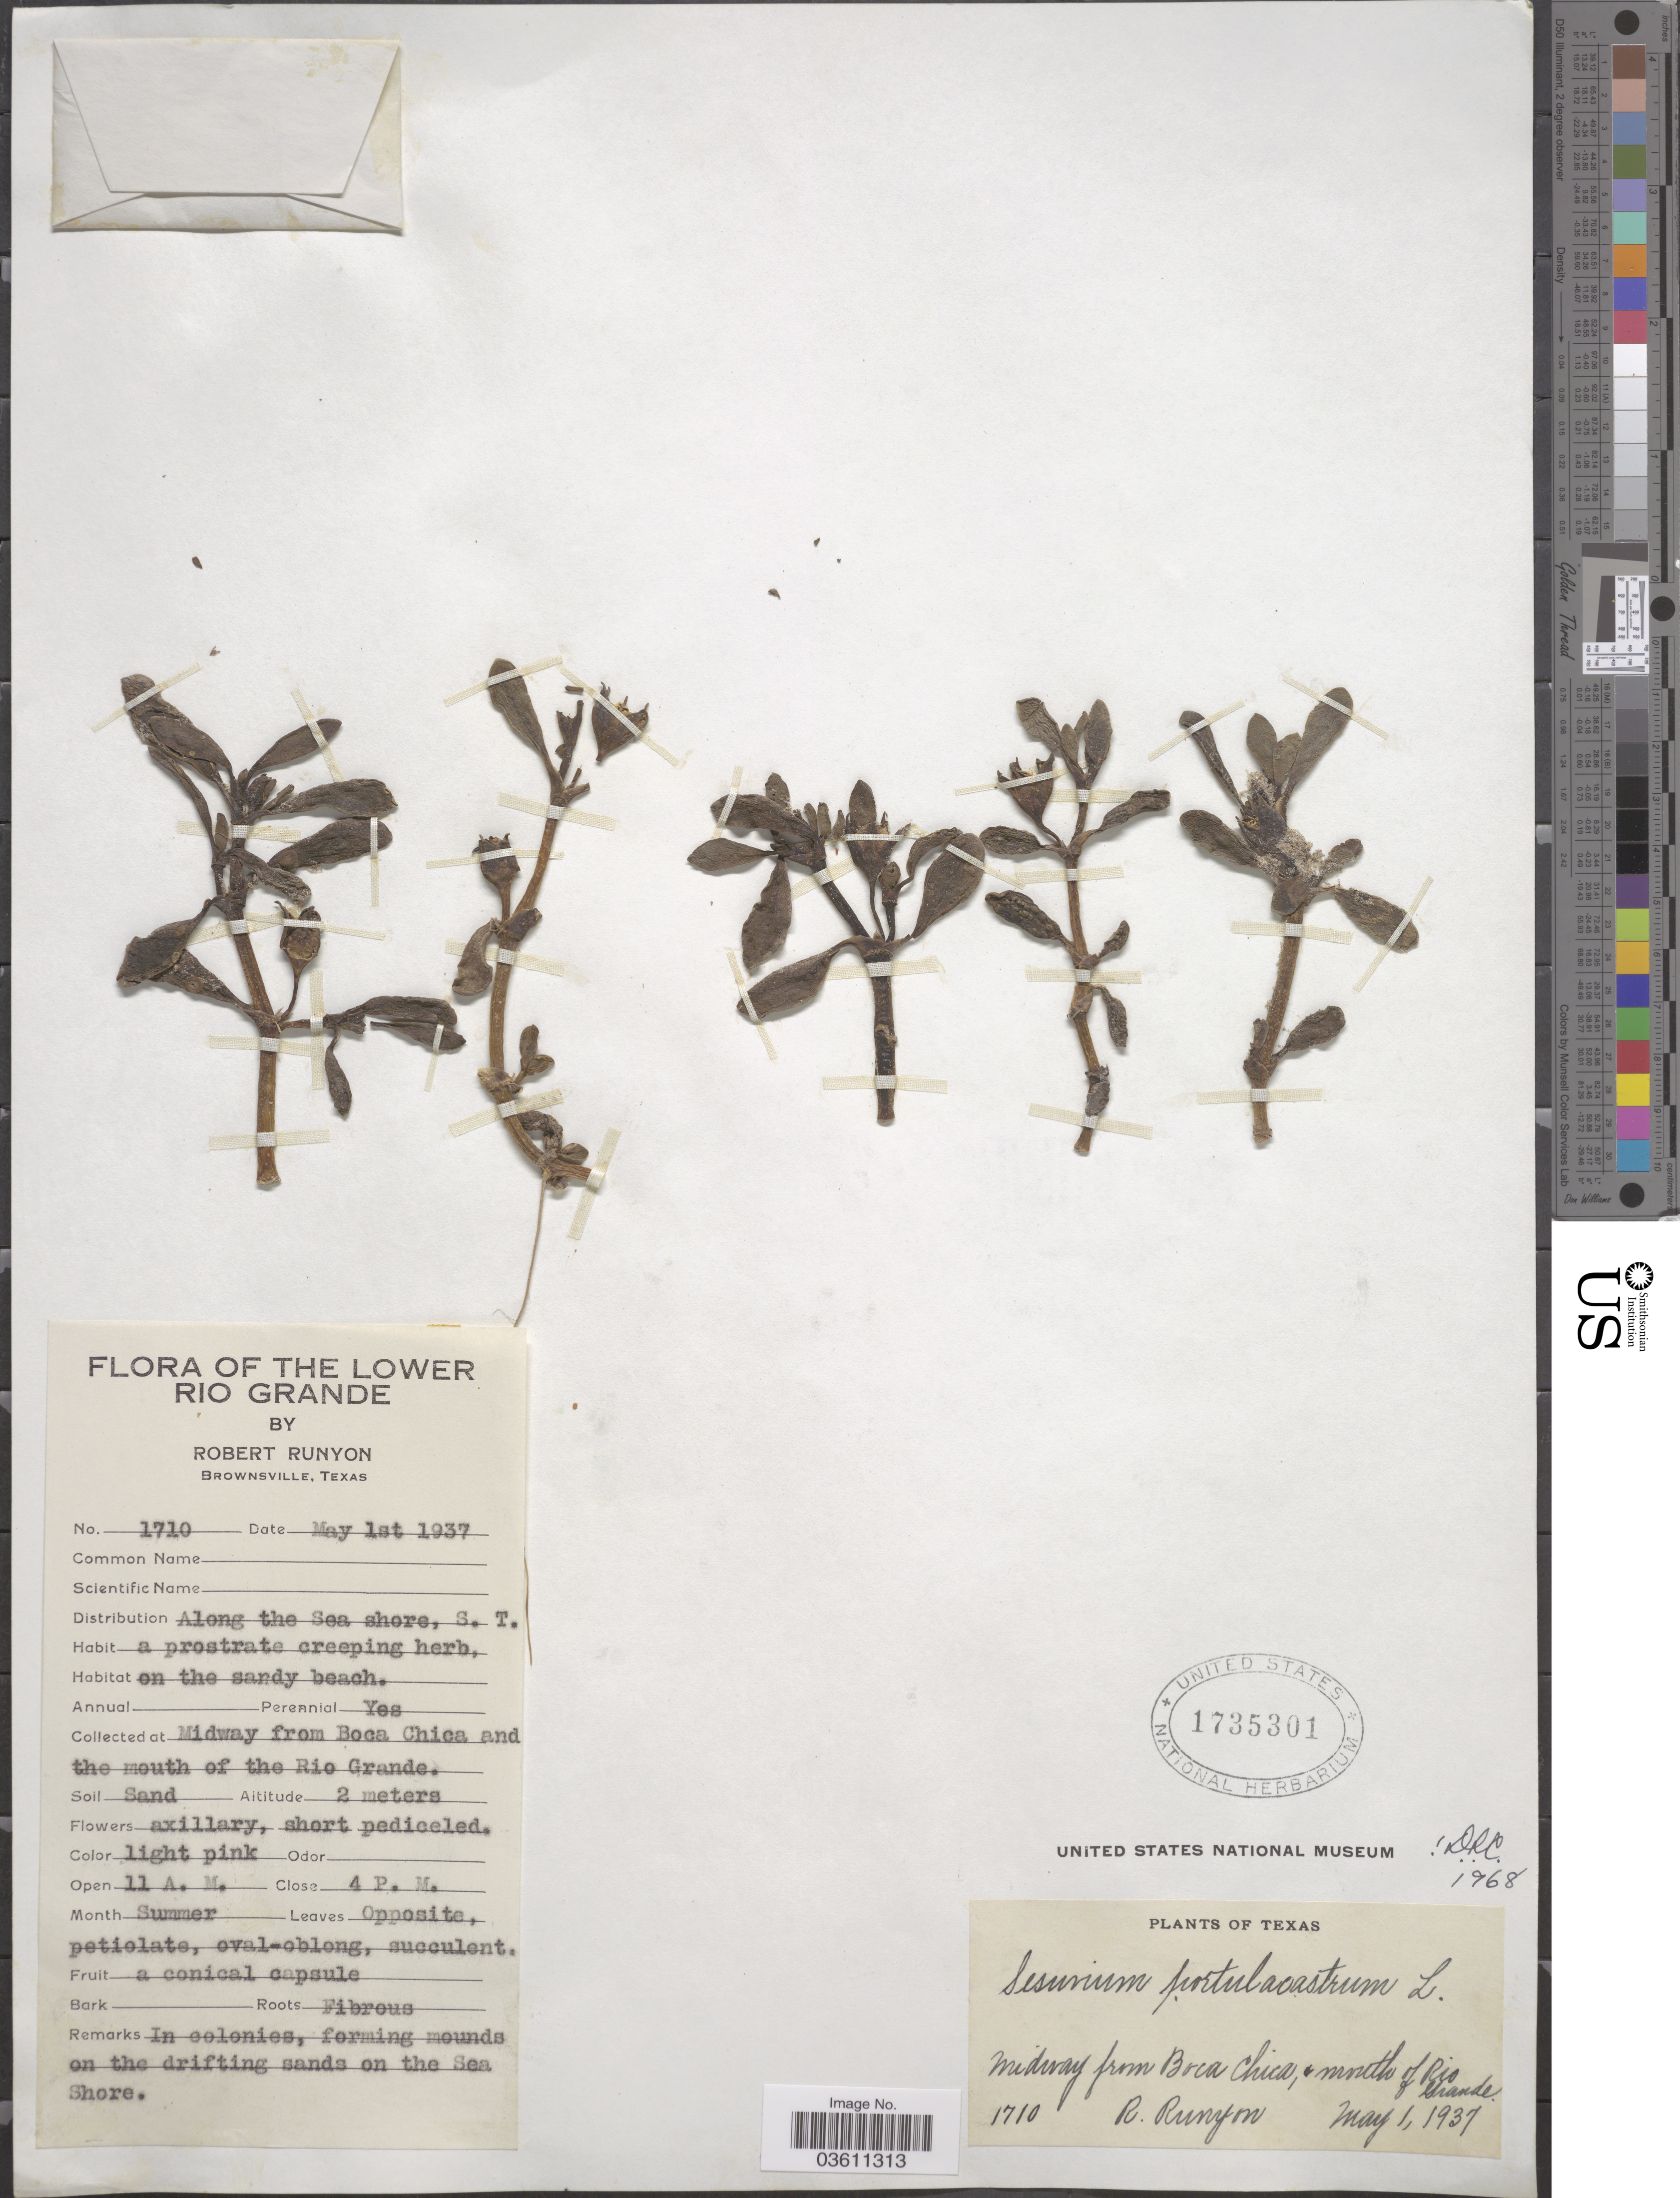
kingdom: Plantae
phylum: Tracheophyta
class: Magnoliopsida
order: Caryophyllales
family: Aizoaceae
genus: Sesuvium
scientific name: Sesuvium portulacastrum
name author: (L.) L.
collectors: R. Runyon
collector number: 1710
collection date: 1937-05-01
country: United States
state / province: Texas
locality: Lower Rio Grande. Midway from Boca Chica and the mouth of the Rio Grande.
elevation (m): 2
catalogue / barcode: US 1735301